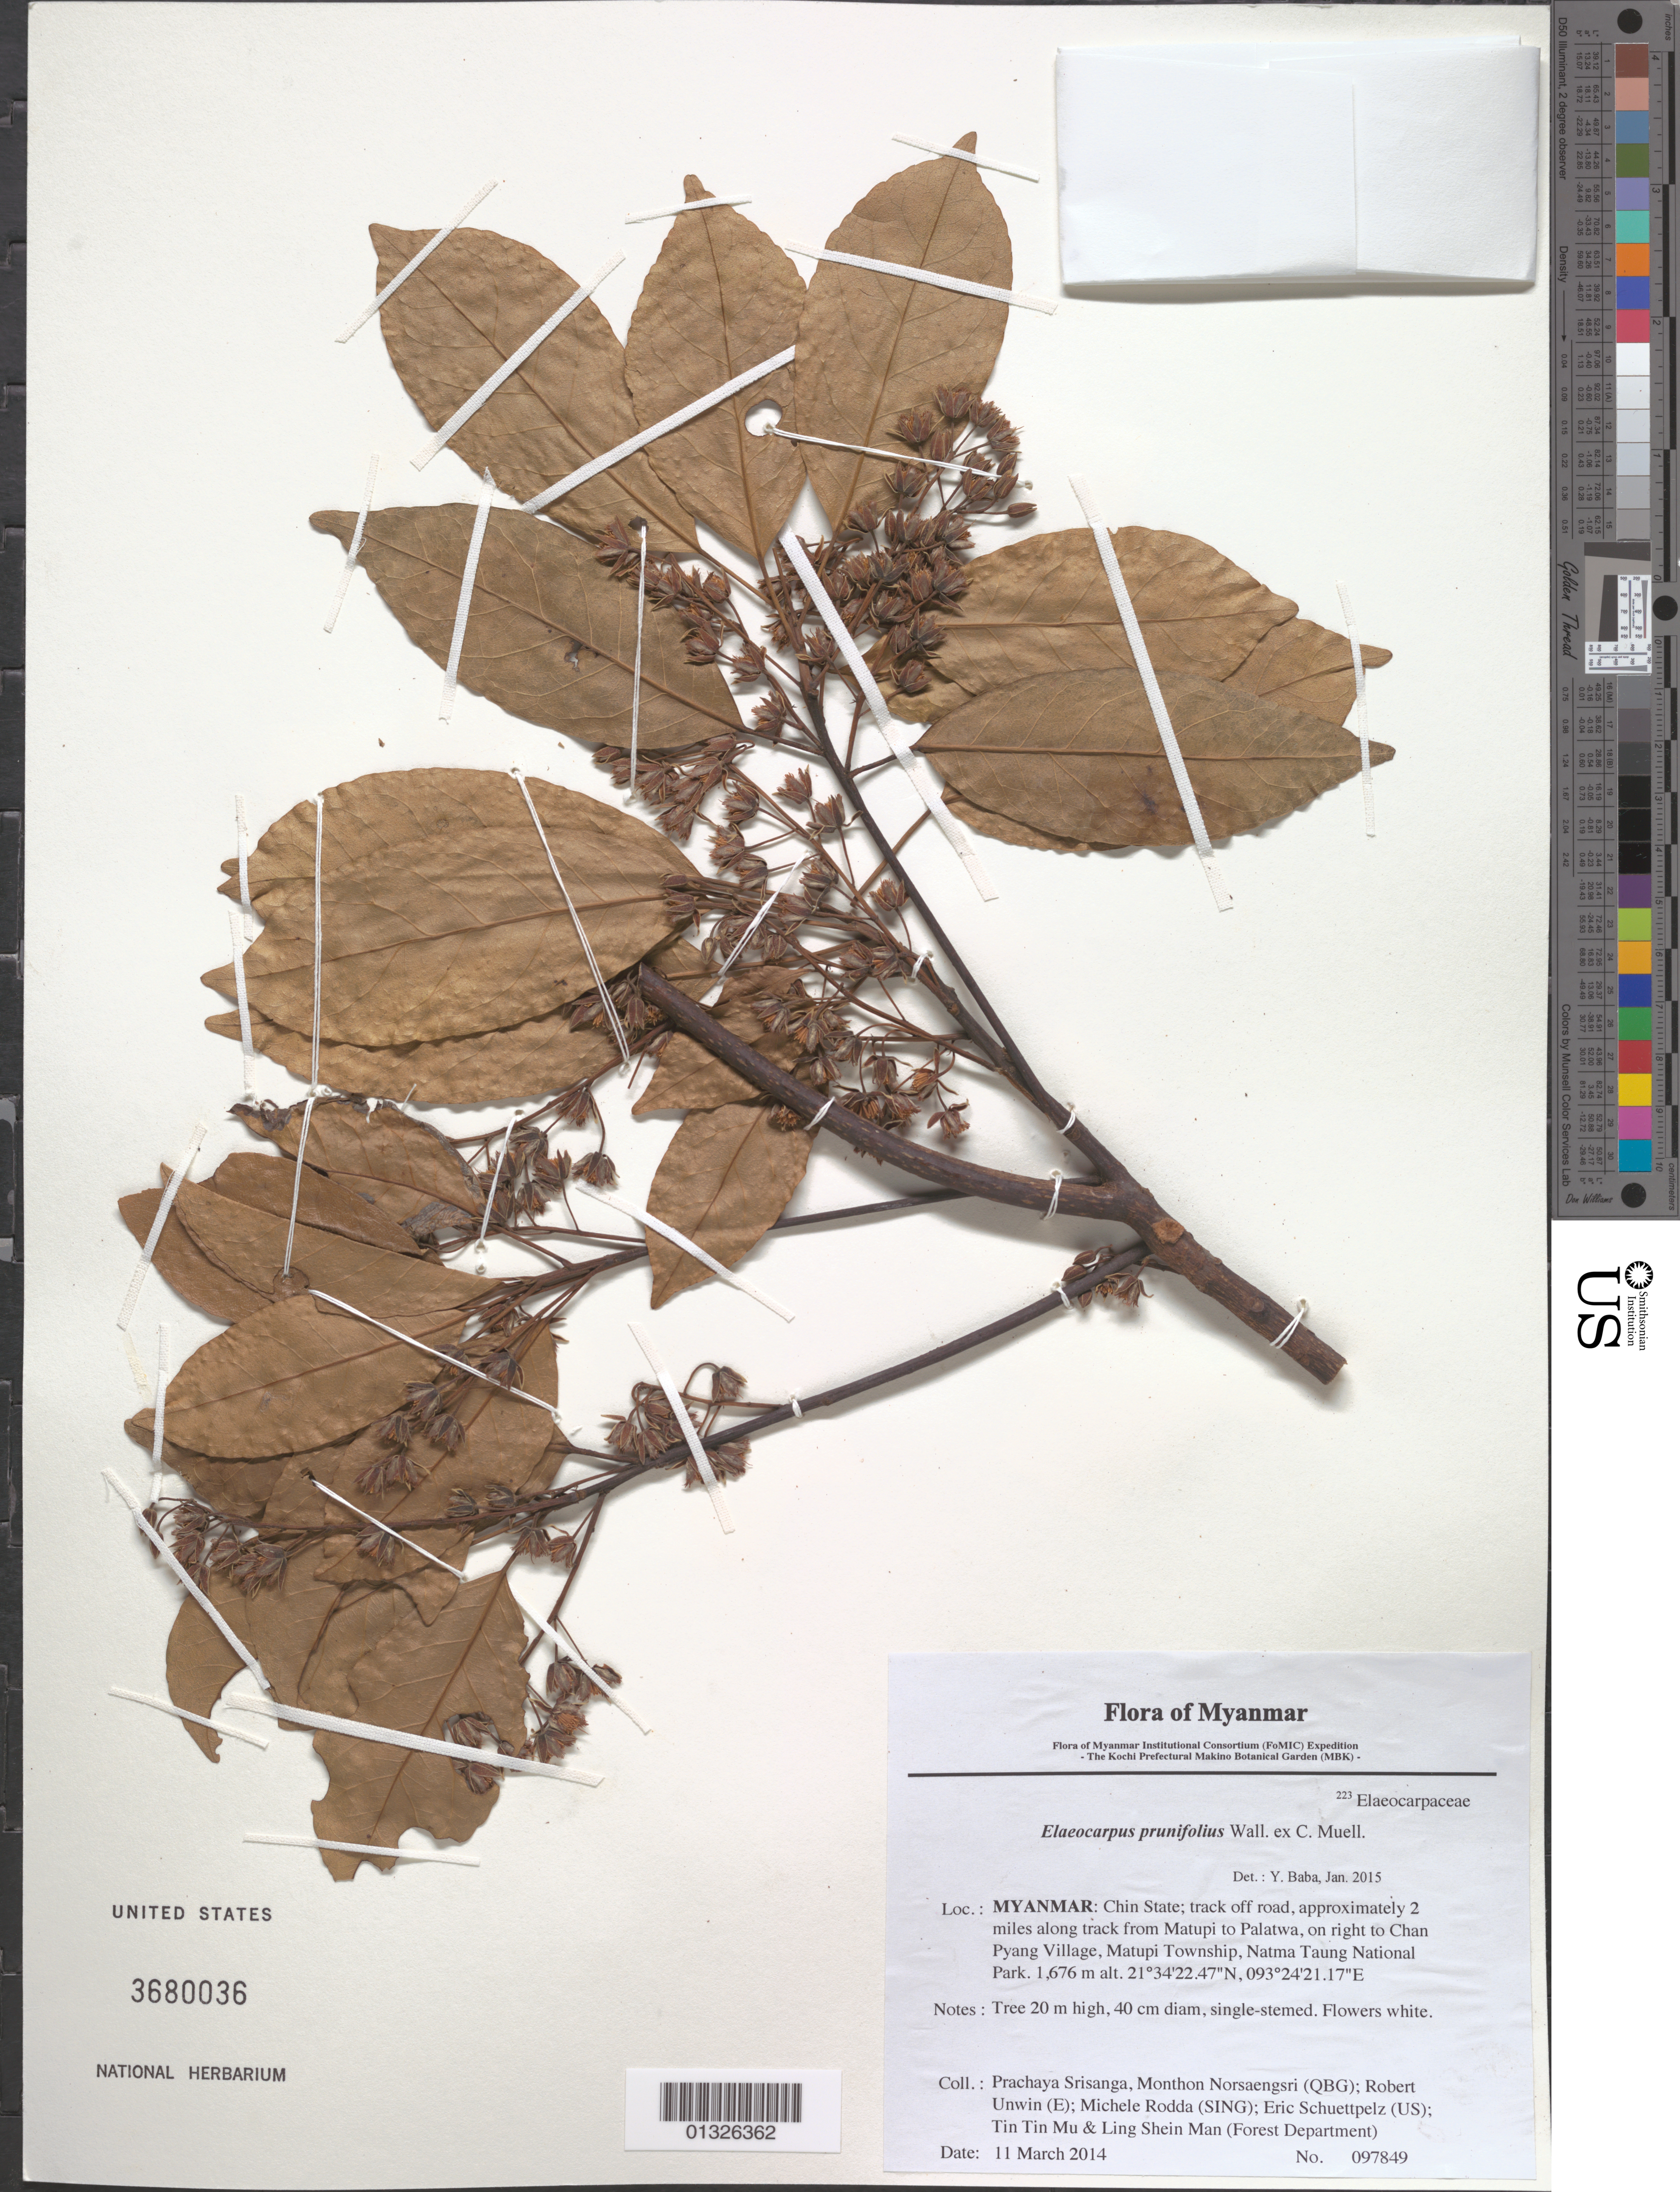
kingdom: Plantae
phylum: Tracheophyta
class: Magnoliopsida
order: Oxalidales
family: Elaeocarpaceae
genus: Elaeocarpus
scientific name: Elaeocarpus prunifolius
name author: Wall. ex K. Müller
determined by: Baba, Y.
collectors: P. Srisanga, M. Norsaengsri, R. Unwin, M. Rodda, E. Schuettpelz, Tin Tin Mu & Ling Shein Man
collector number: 97849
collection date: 2014-03-11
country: Myanmar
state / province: Chin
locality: Track off road, approximately 2 miles along track from Matupi to Palatwa, on right to Chan Pyang Village, Matupi Township, Natma Taung National Park.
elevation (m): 1676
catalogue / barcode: US 3680036